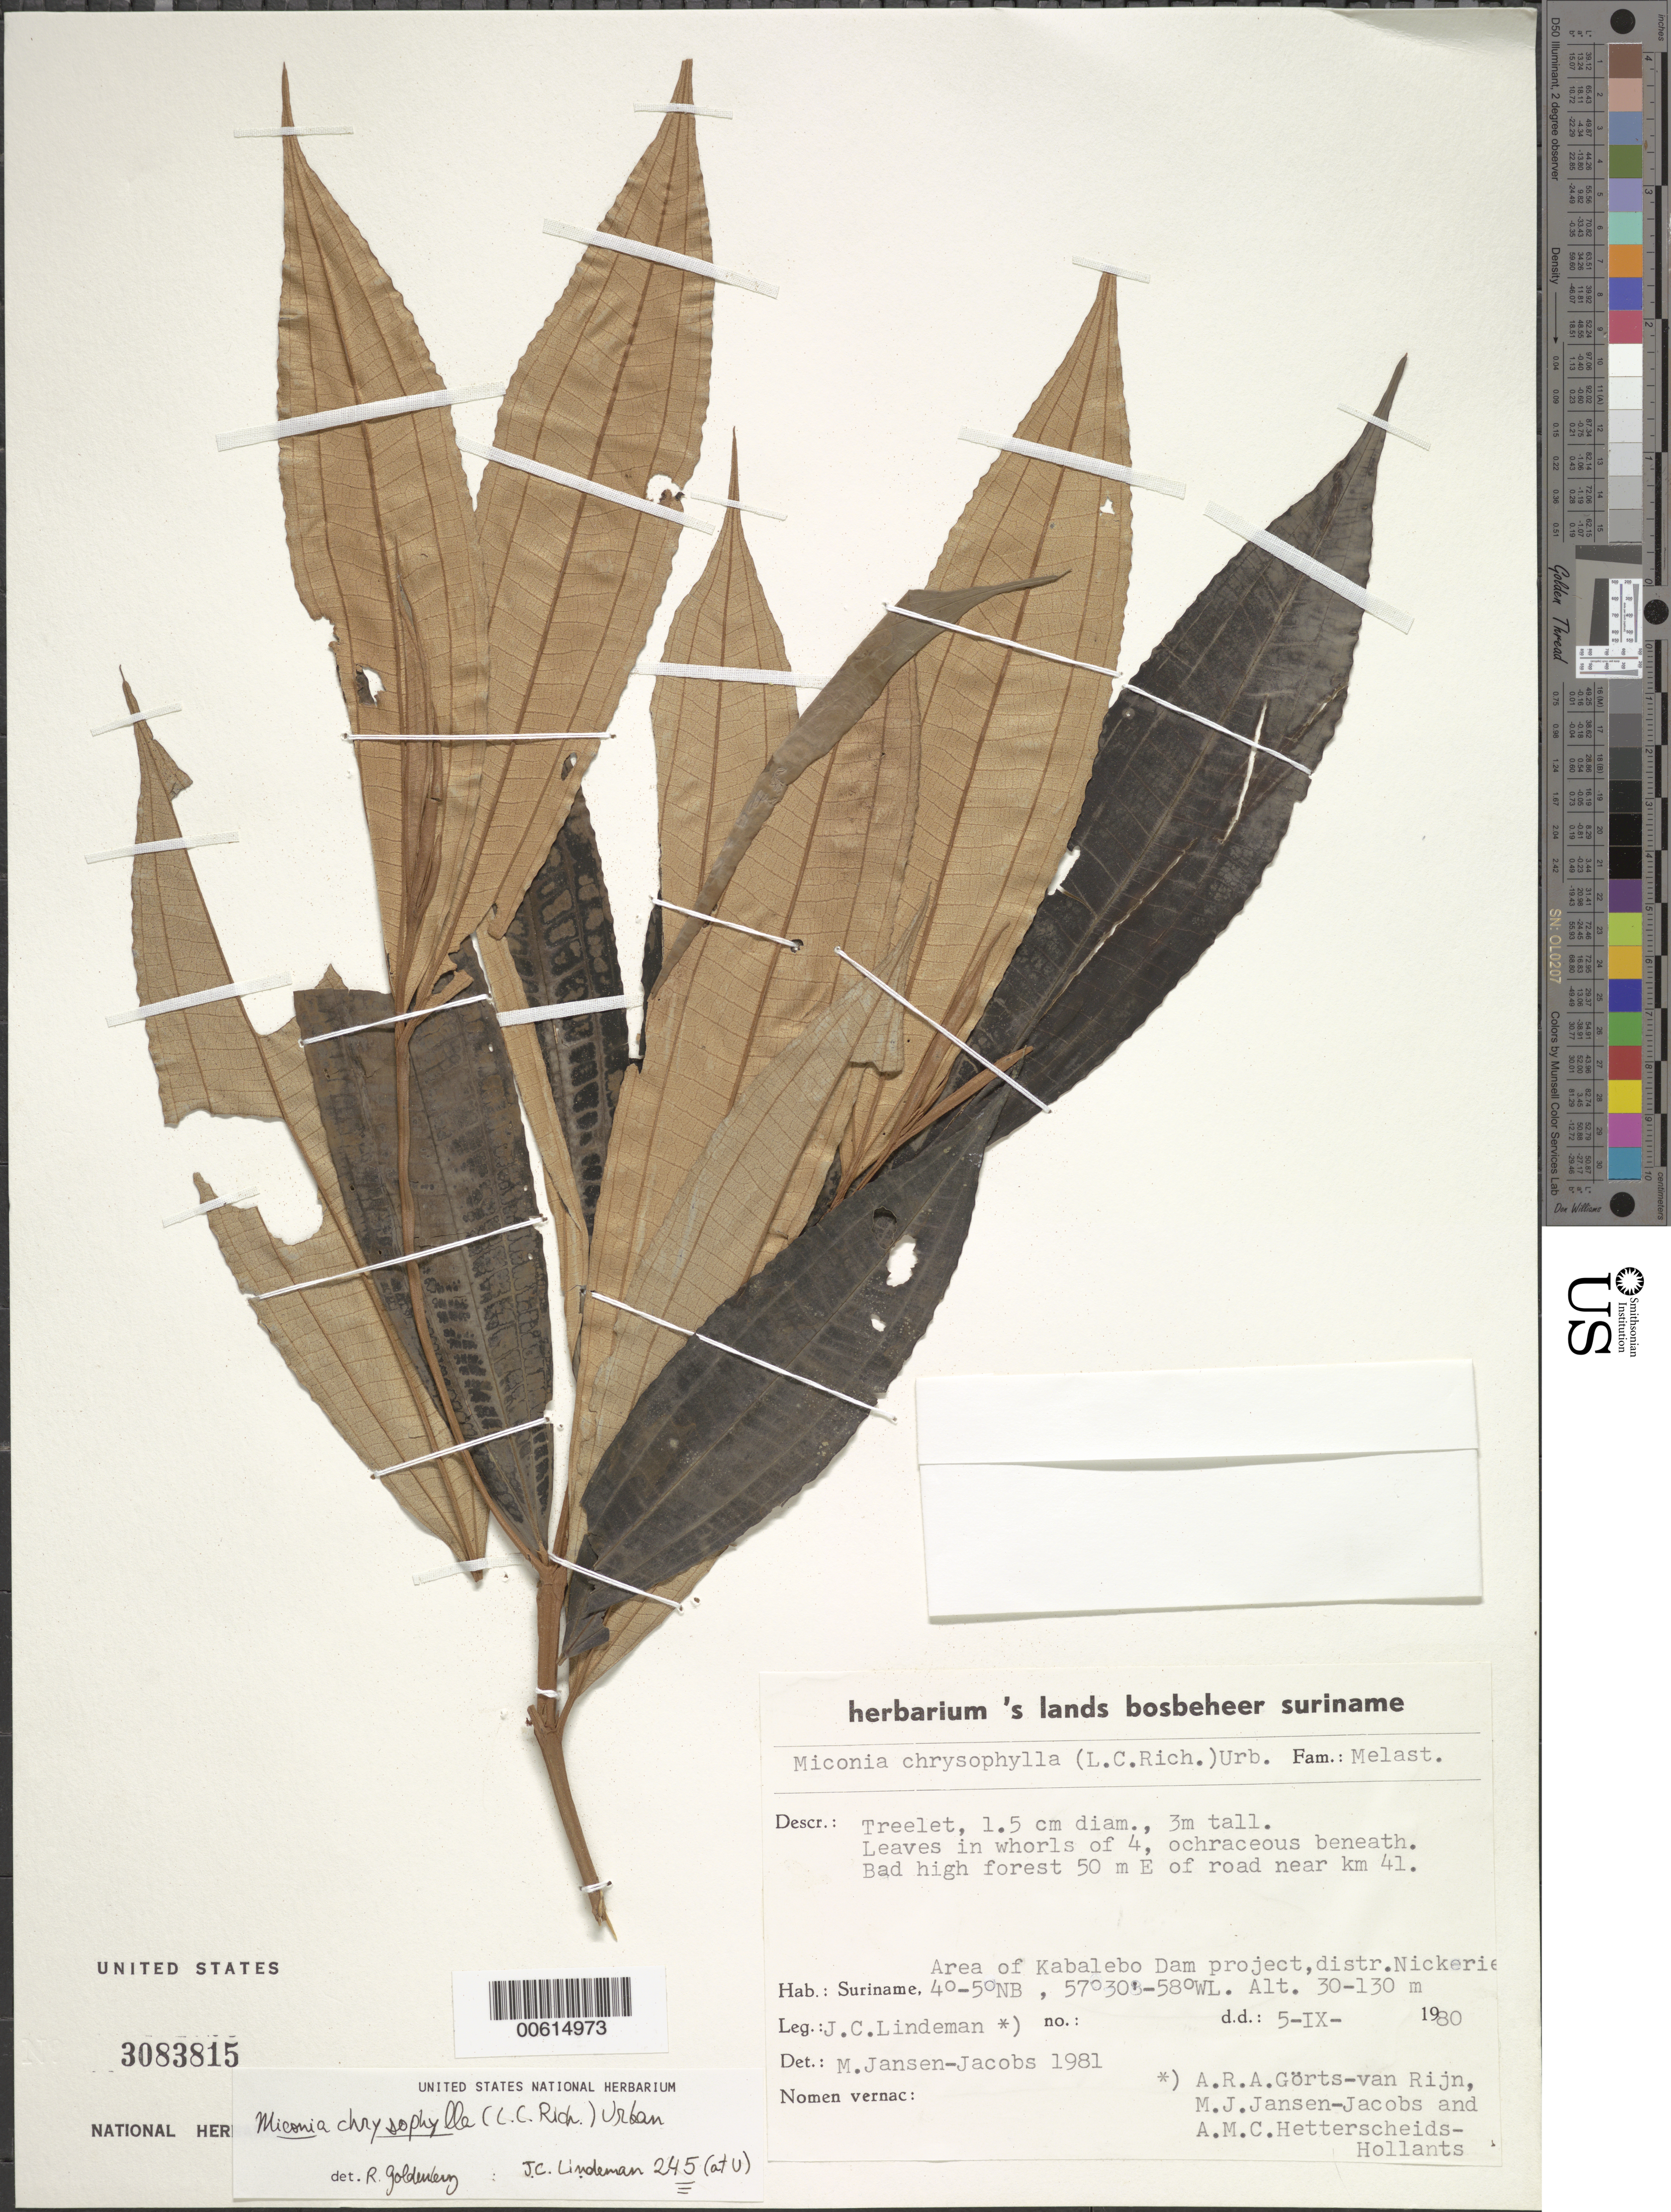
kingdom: Plantae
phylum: Tracheophyta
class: Magnoliopsida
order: Myrtales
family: Melastomataceae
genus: Miconia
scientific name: Miconia chrysophylla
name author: (Rich.) Urb.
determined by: Goldenery, R.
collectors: J. C. Lindeman, A. .R. A. Görts-van Rijn, M. J. Jansen-Jacobs & A. Hetterscheid-Hollants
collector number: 80 245 ?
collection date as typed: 5-Sep-80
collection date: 1980-09-05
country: Suriname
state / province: Nickerie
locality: Kabalebo Dam project area; 50 m E of road near km 41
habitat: Bad high forest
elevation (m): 30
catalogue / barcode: US 3083815